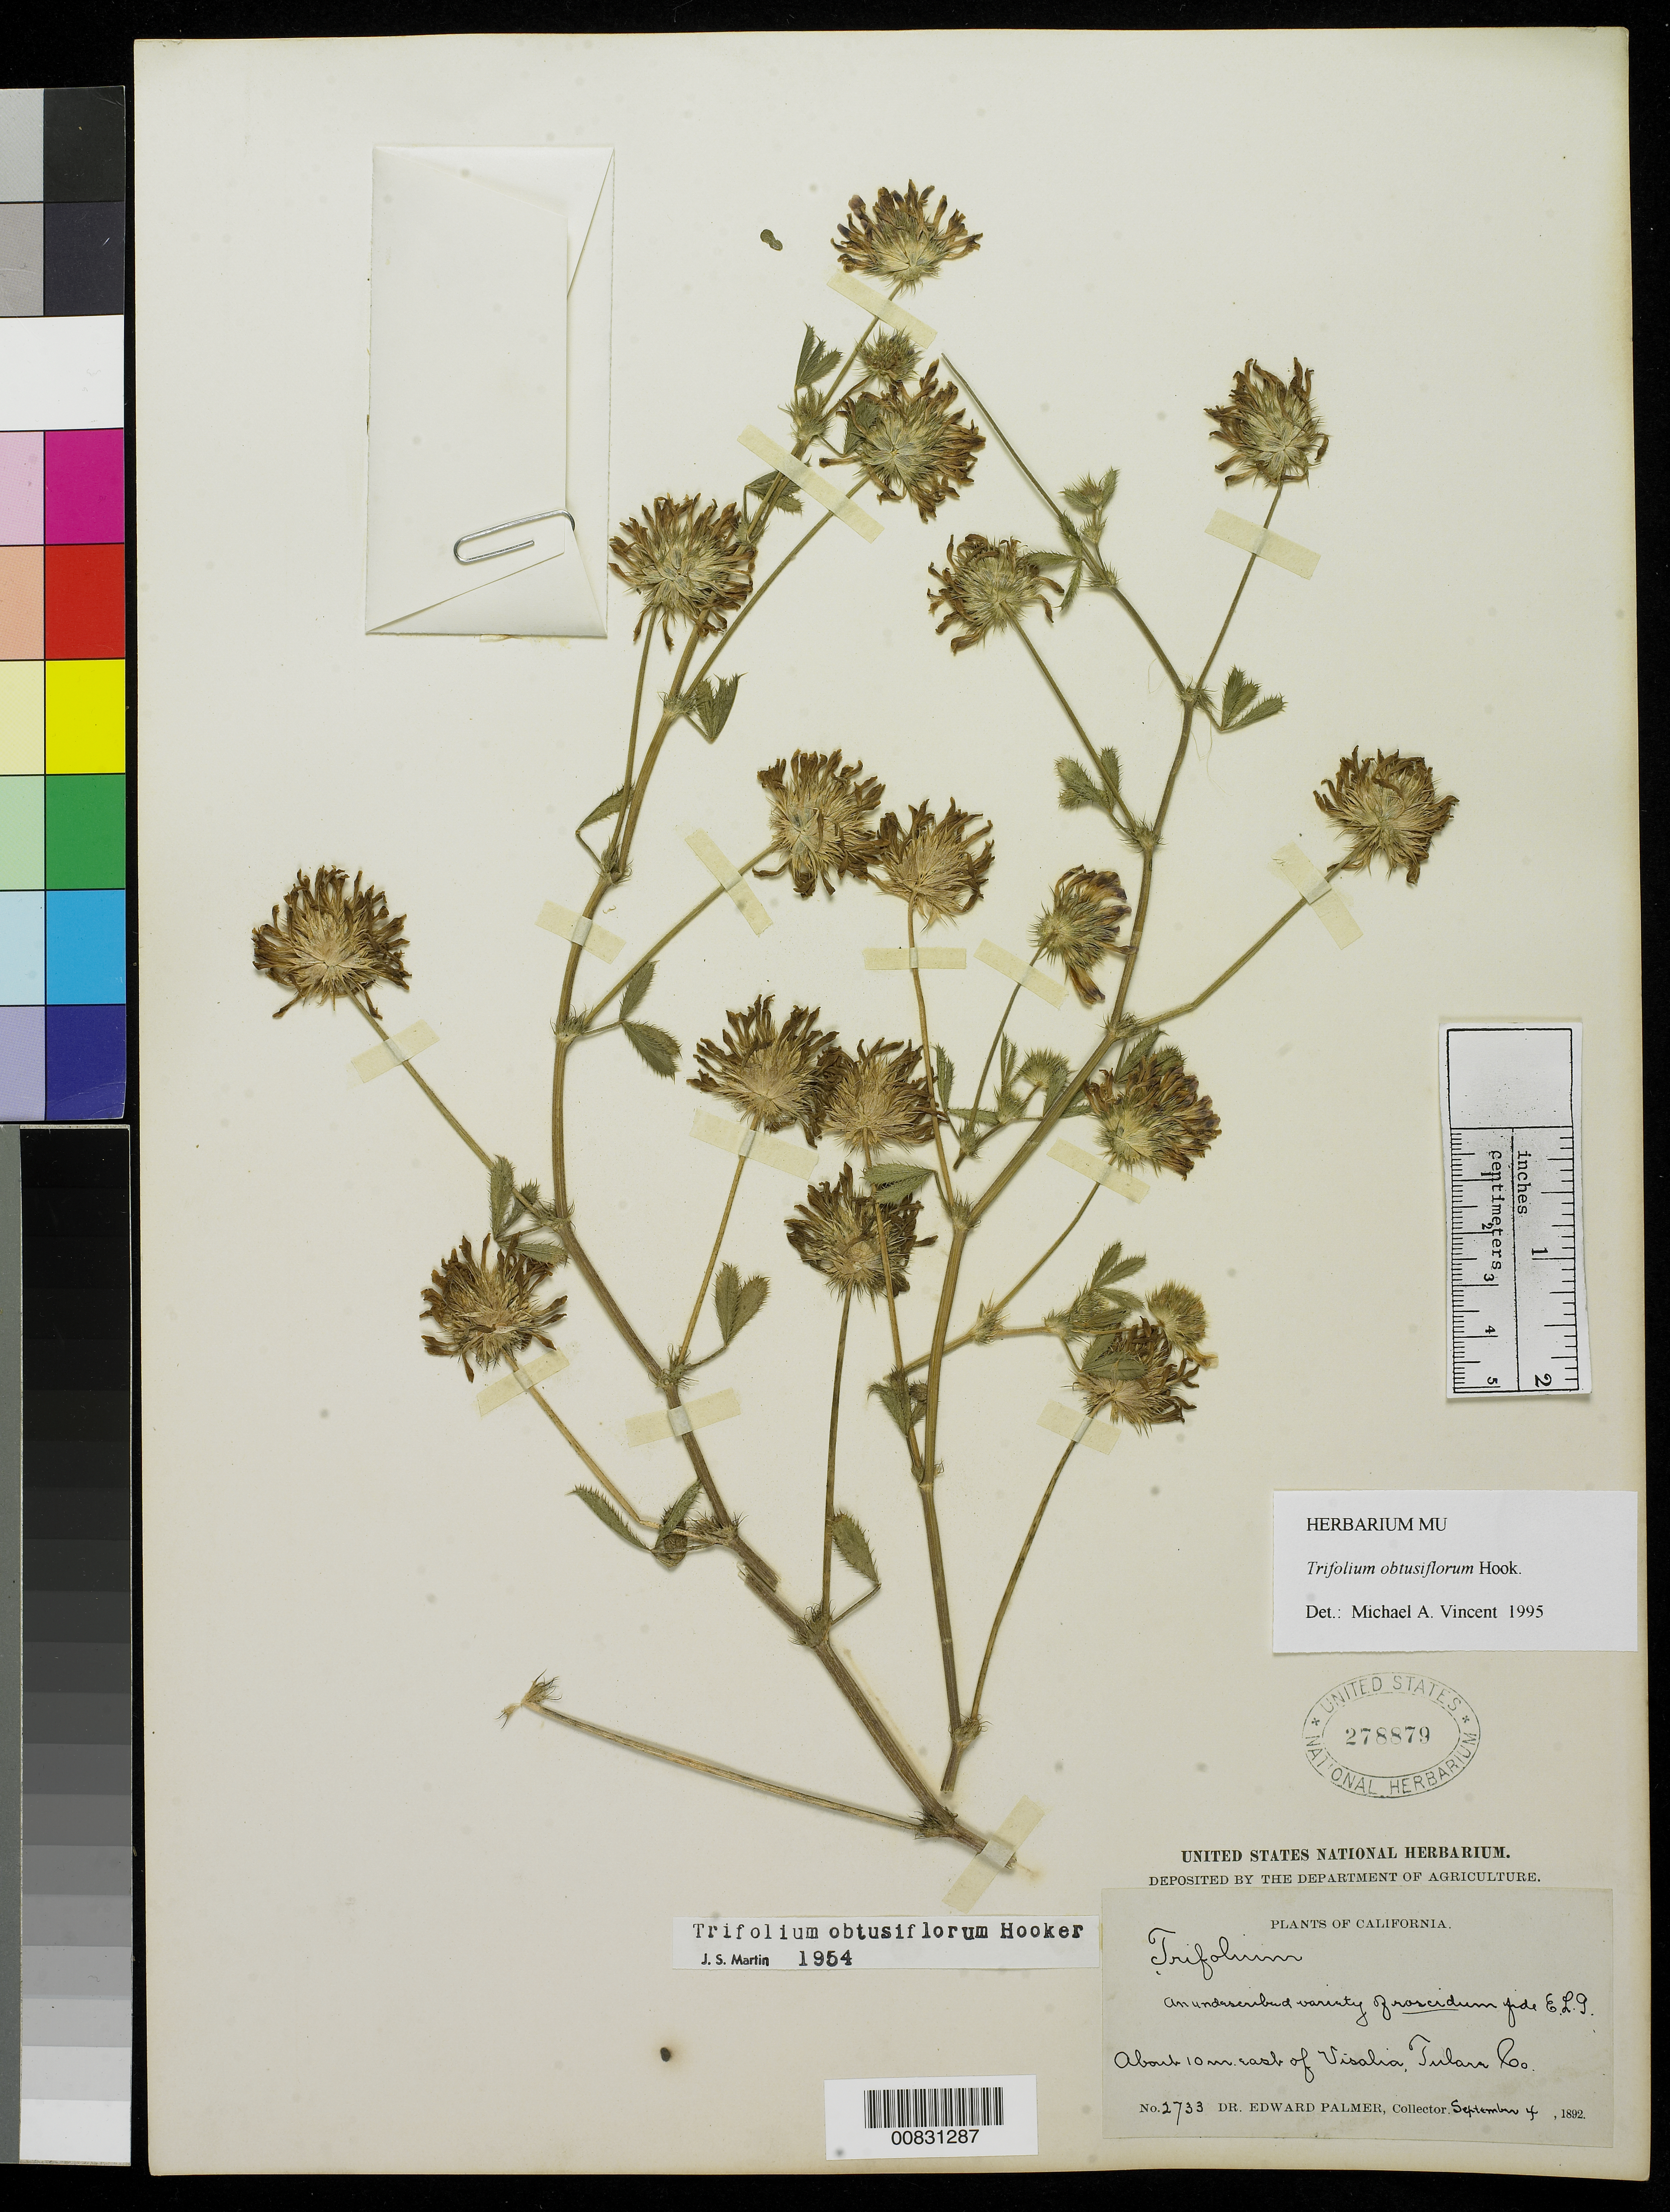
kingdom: Plantae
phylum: Tracheophyta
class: Magnoliopsida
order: Fabales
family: Fabaceae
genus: Trifolium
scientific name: Trifolium obtusiflorum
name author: Hook.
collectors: E. Palmer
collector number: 2733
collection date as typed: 04 Sep 1892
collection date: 1892-09-04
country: United States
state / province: California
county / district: Tulare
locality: About 10 mi east of Visalia, Tulare County, California.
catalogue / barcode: US 278879